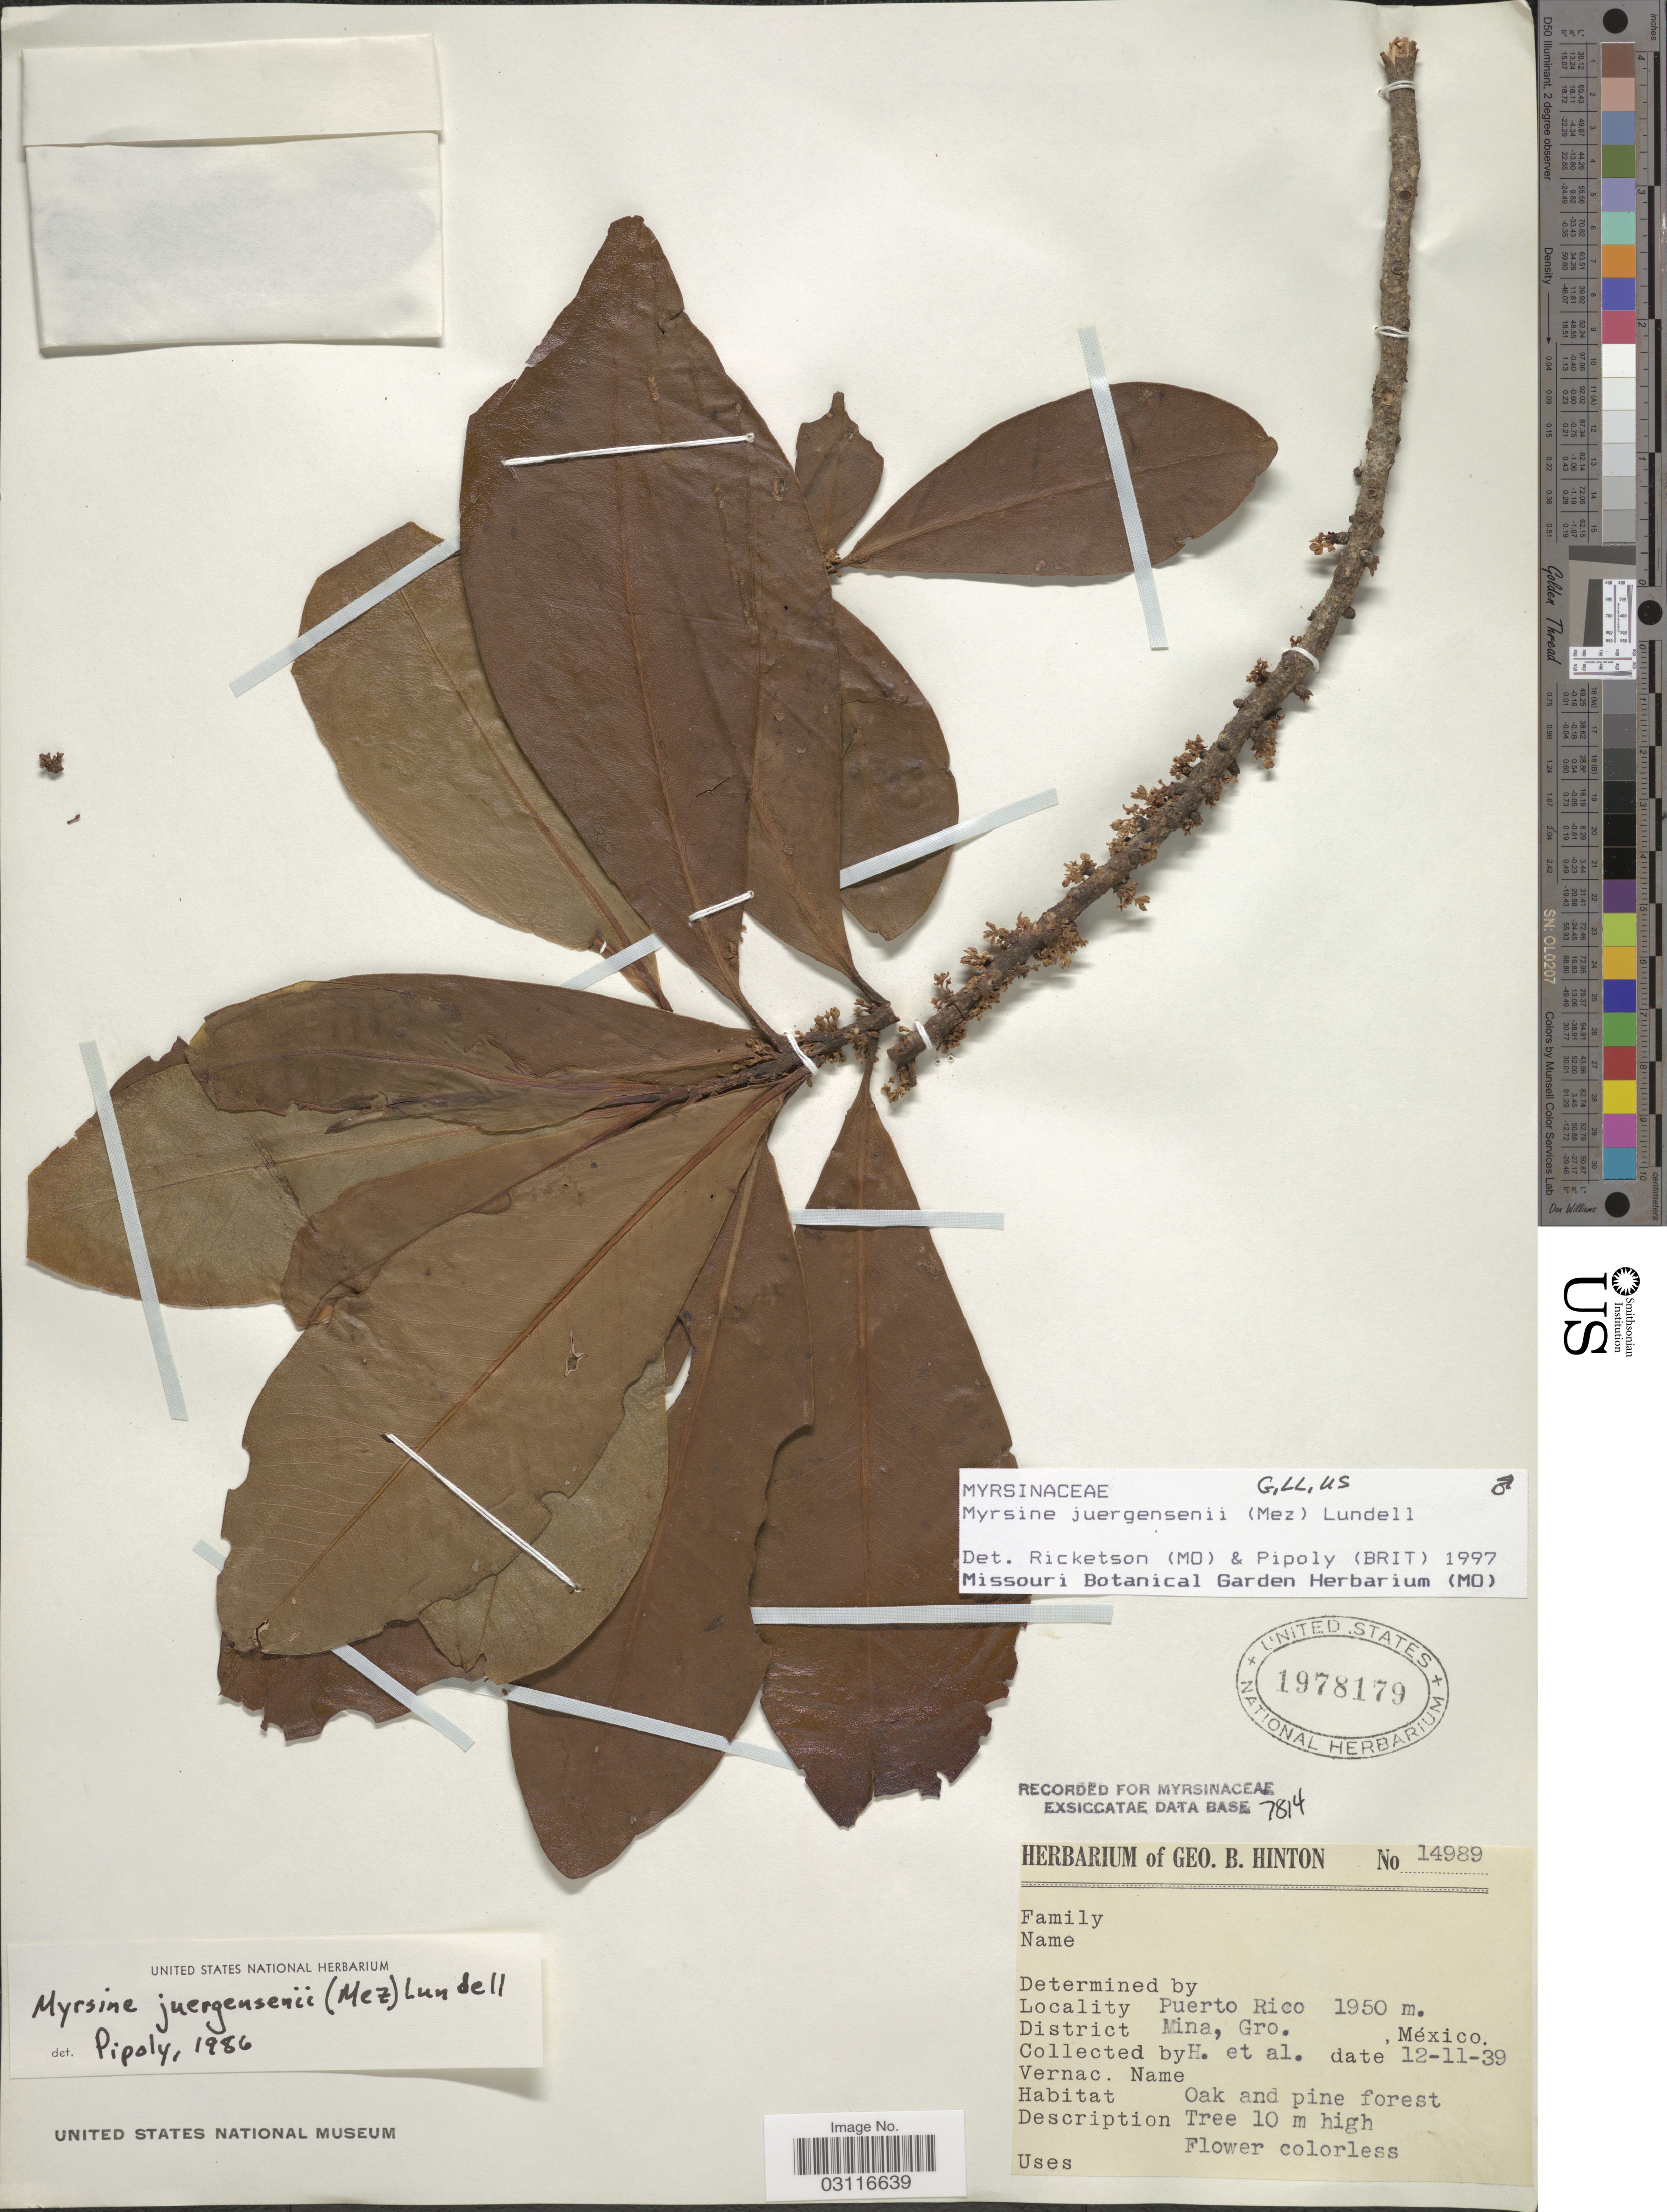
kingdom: Plantae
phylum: Tracheophyta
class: Magnoliopsida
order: Ericales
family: Primulaceae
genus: Myrsine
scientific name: Myrsine juergensenii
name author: (Mez) Lundell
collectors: G. B. Hinton & et al.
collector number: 14989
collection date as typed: Transcribed d/m/y: 12/11/39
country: Mexico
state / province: Guerrero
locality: Puerto Rico. District Mina, Gro.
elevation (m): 1950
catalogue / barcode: US 1978179